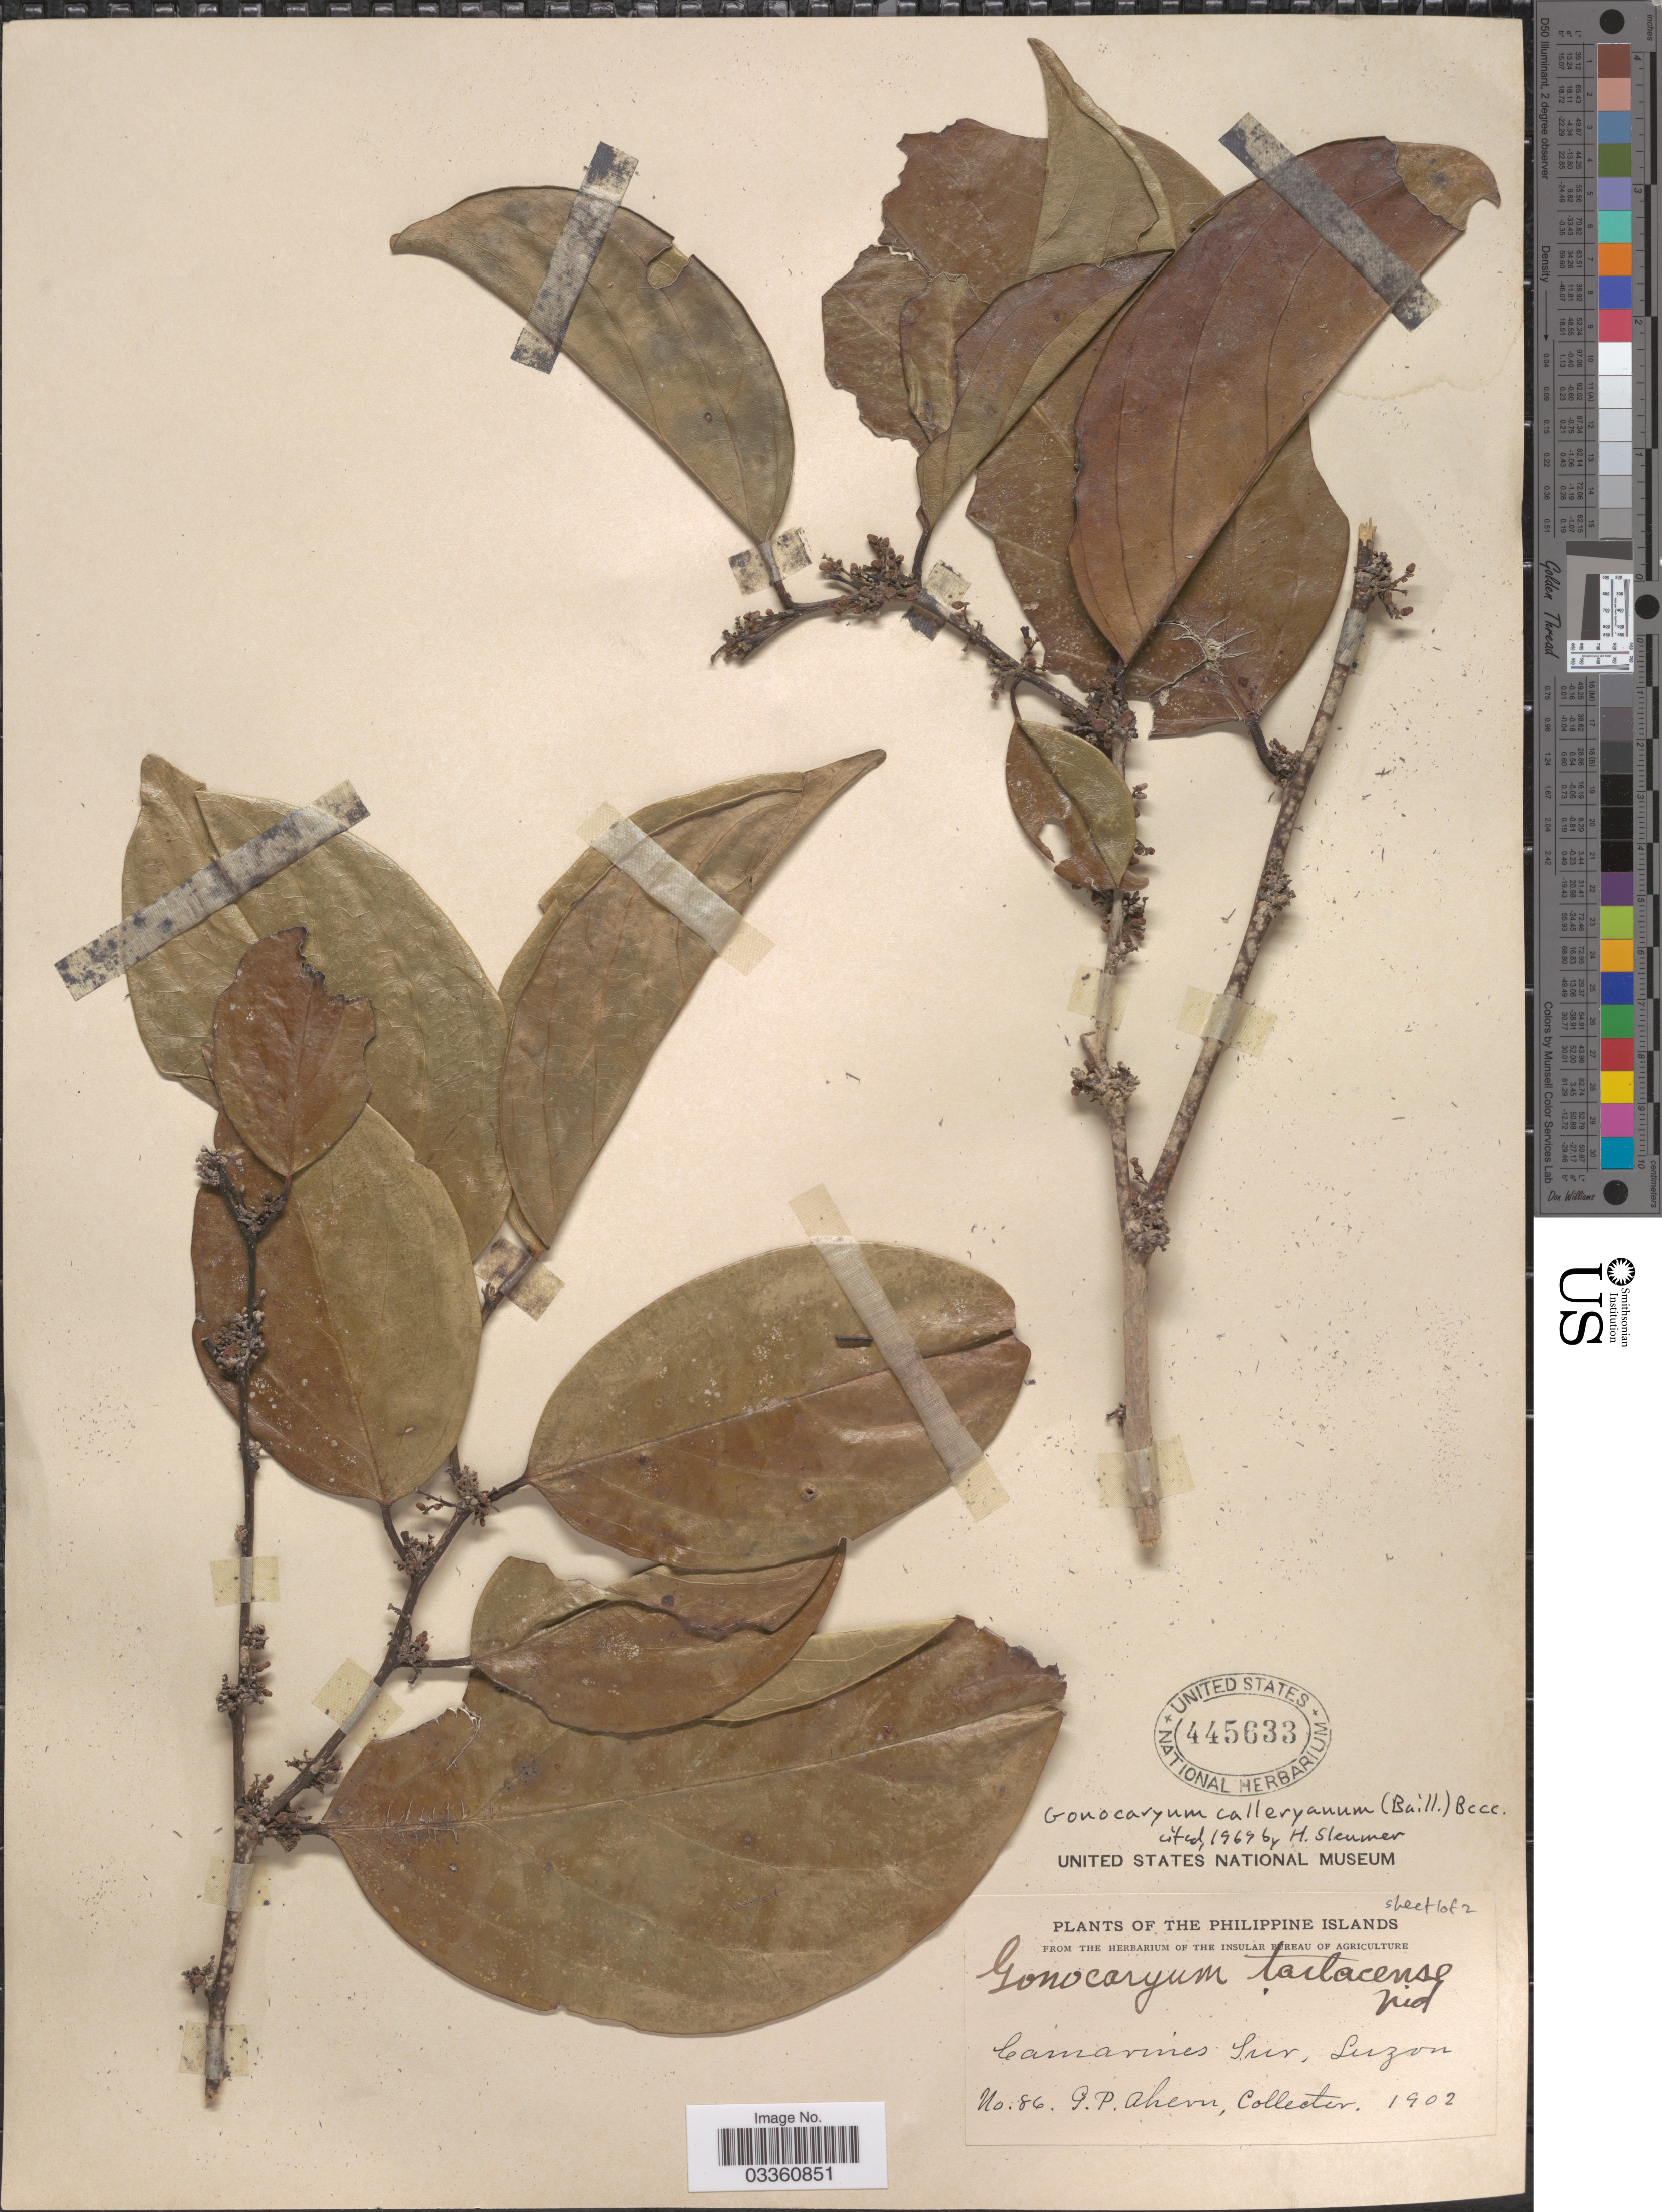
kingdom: Plantae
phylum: Tracheophyta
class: Magnoliopsida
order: Cardiopteridales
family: Cardiopteridaceae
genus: Gonocaryum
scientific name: Gonocaryum calleryanum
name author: (Baill.) Becc.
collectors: G. Ahern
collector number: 86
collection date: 1902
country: Philippines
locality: Camarines Sur, Luzon.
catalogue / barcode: US 445633